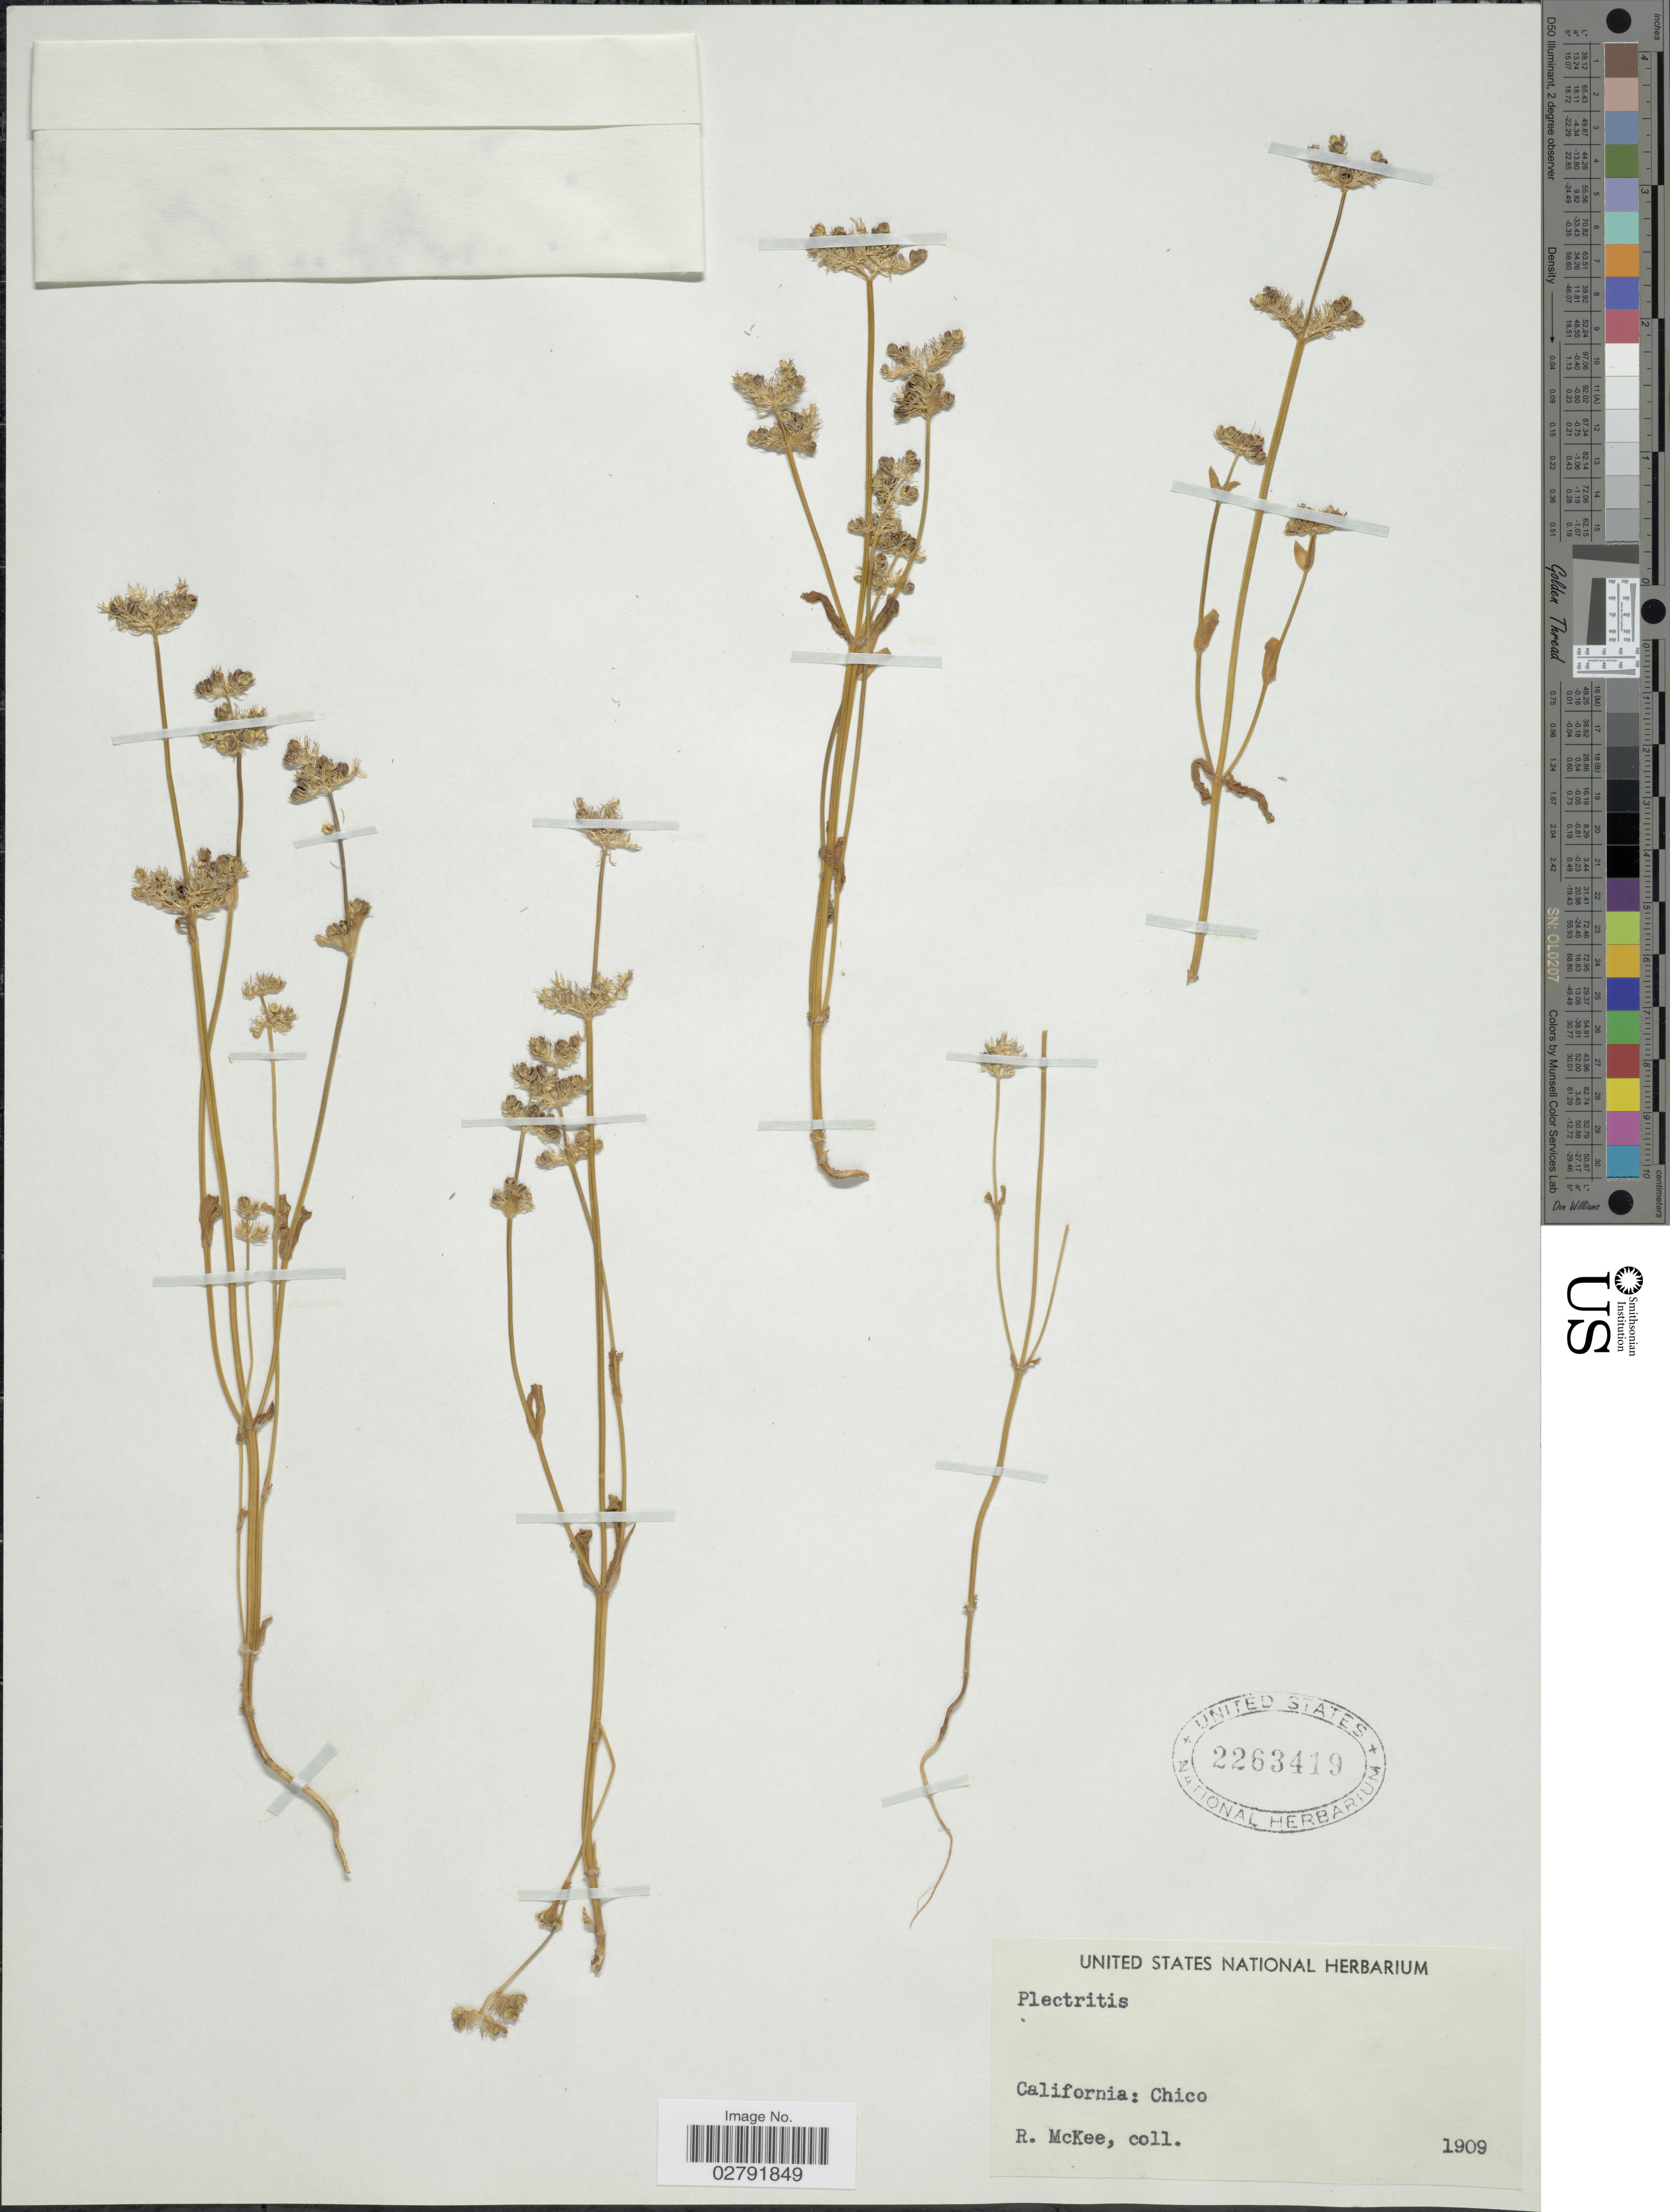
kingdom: Plantae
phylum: Tracheophyta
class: Magnoliopsida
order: Dipsacales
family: Caprifoliaceae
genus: Plectritis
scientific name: Plectritis sp.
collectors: R. Mckee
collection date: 1909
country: United States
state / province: California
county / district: Butte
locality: Chico.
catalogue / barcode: US 2263419